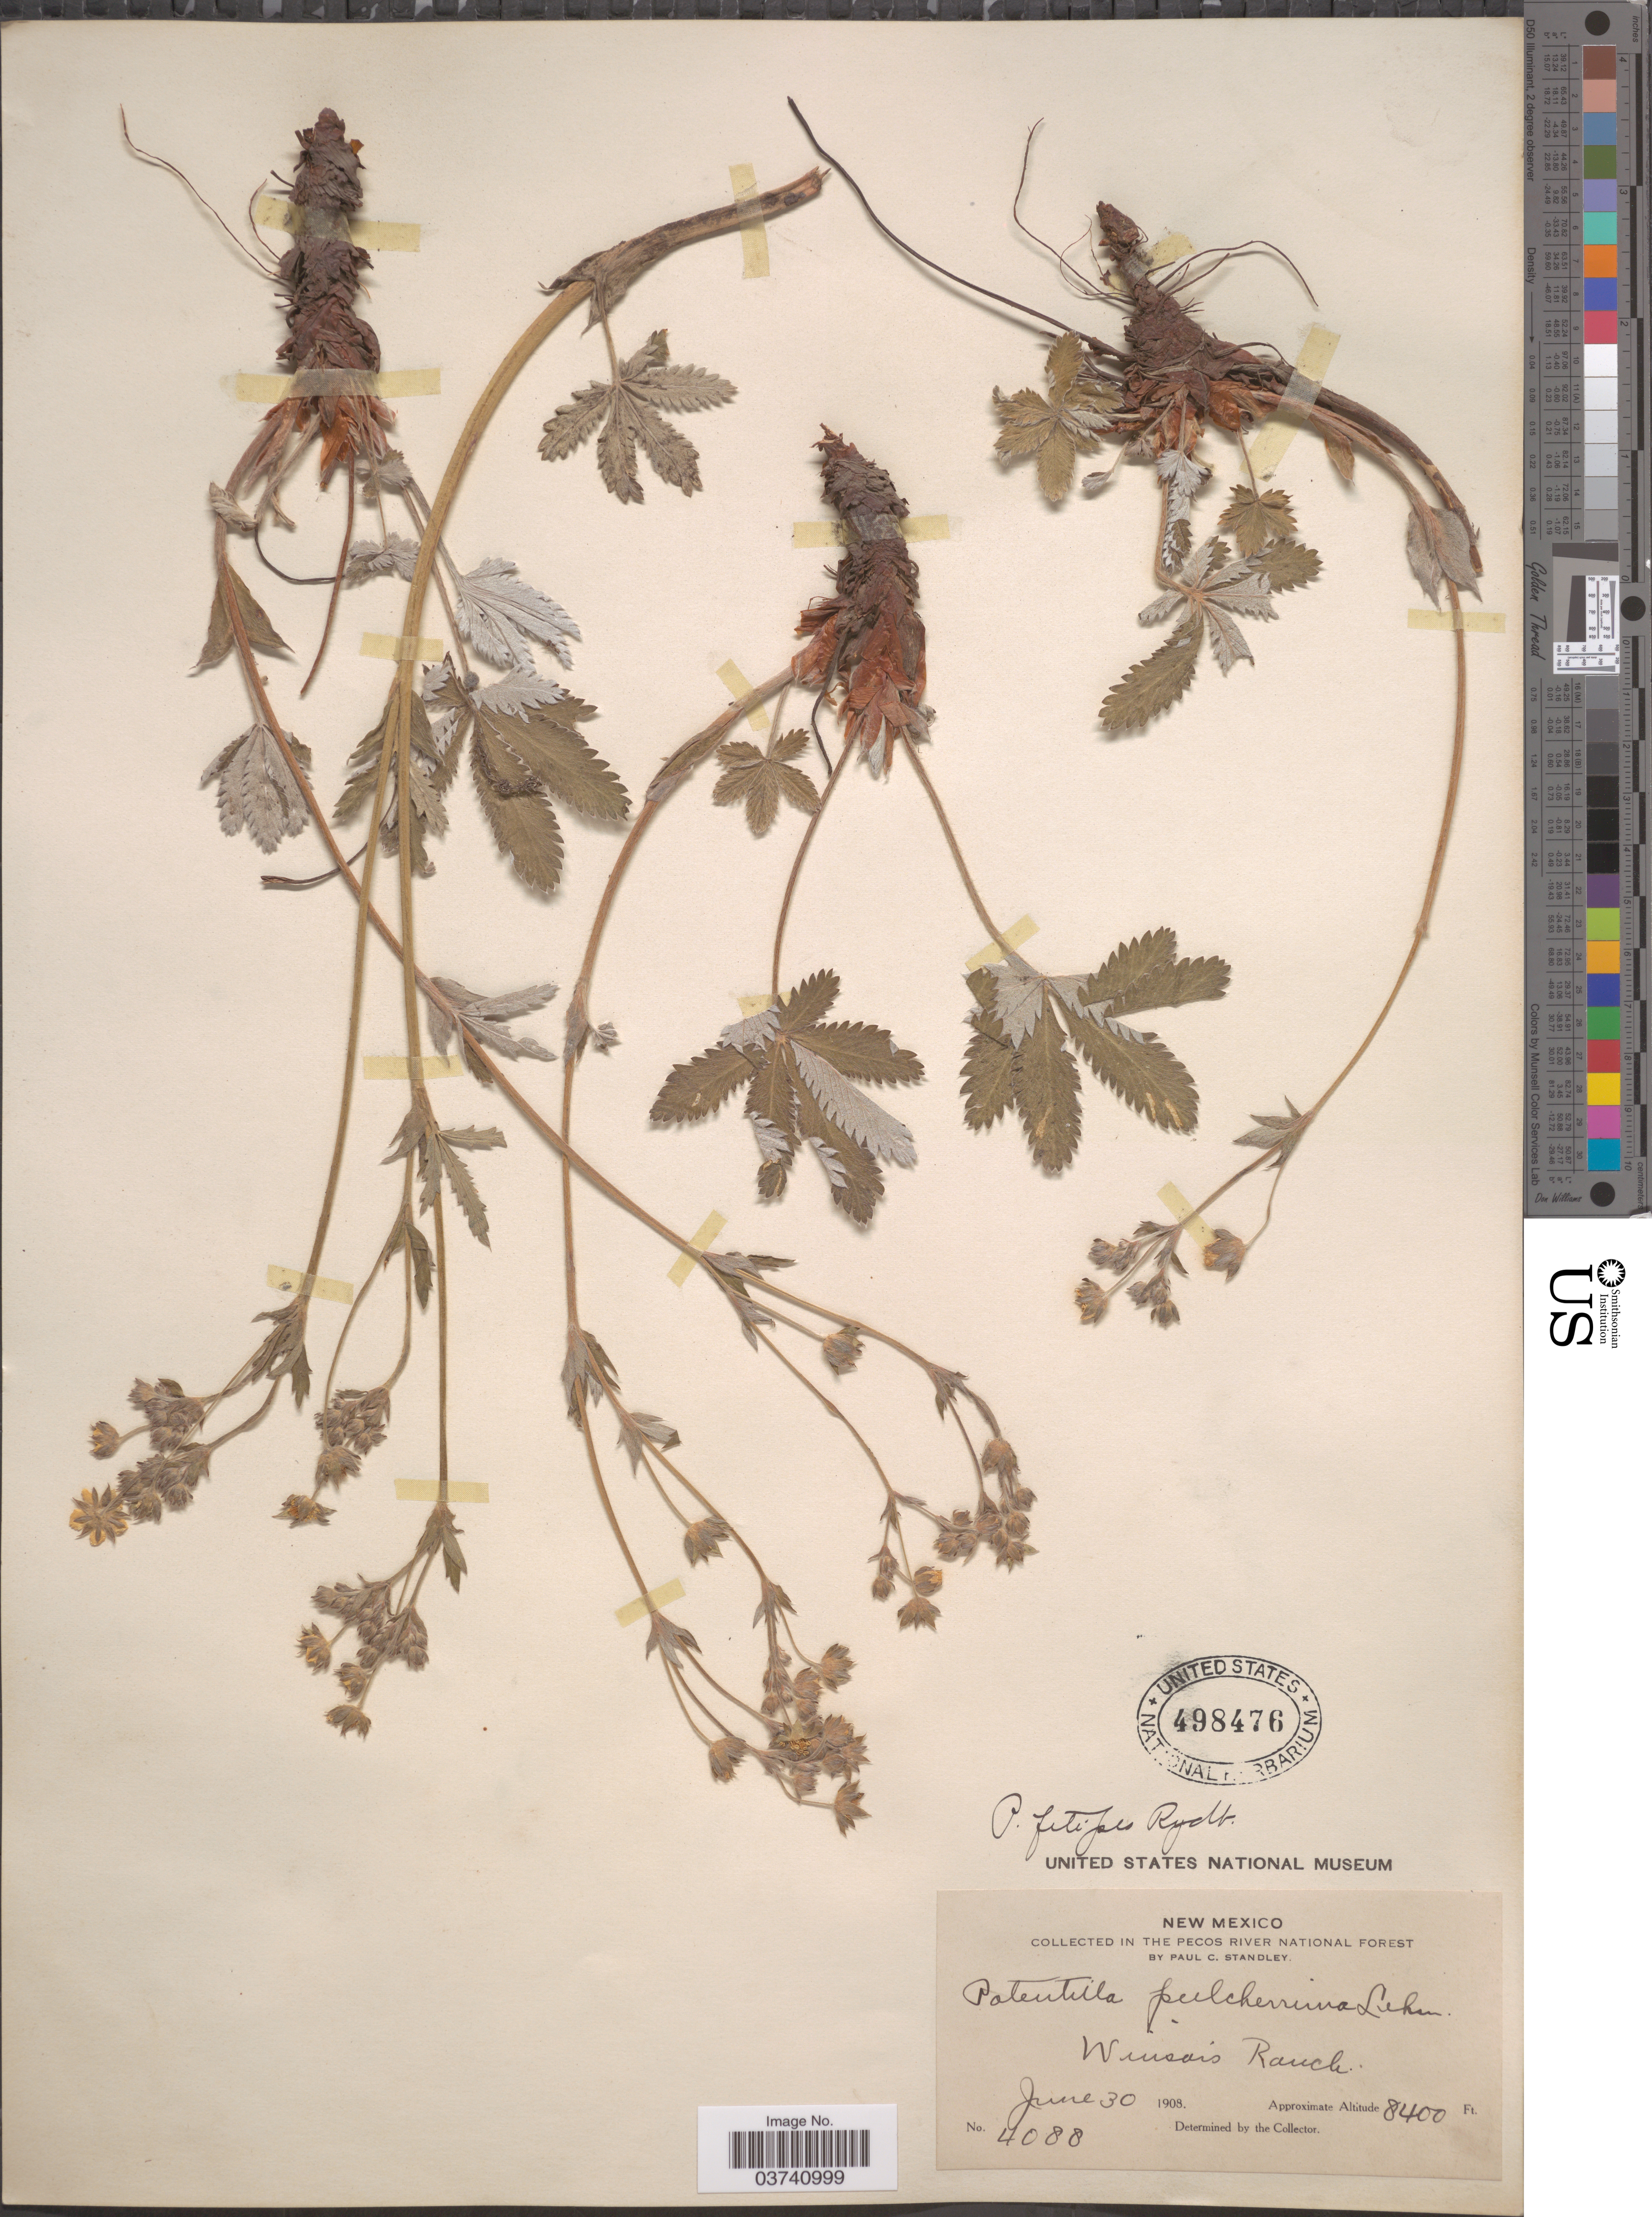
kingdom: Plantae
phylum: Tracheophyta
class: Magnoliopsida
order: Rosales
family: Rosaceae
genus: Potentilla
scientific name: Potentilla pulcherrima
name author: Lehm.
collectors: P. C. Standley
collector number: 4088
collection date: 1908-06-30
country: United States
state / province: New Mexico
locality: In the Pecos River National Forest. Winsors Ranch.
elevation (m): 2560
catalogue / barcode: US 498476